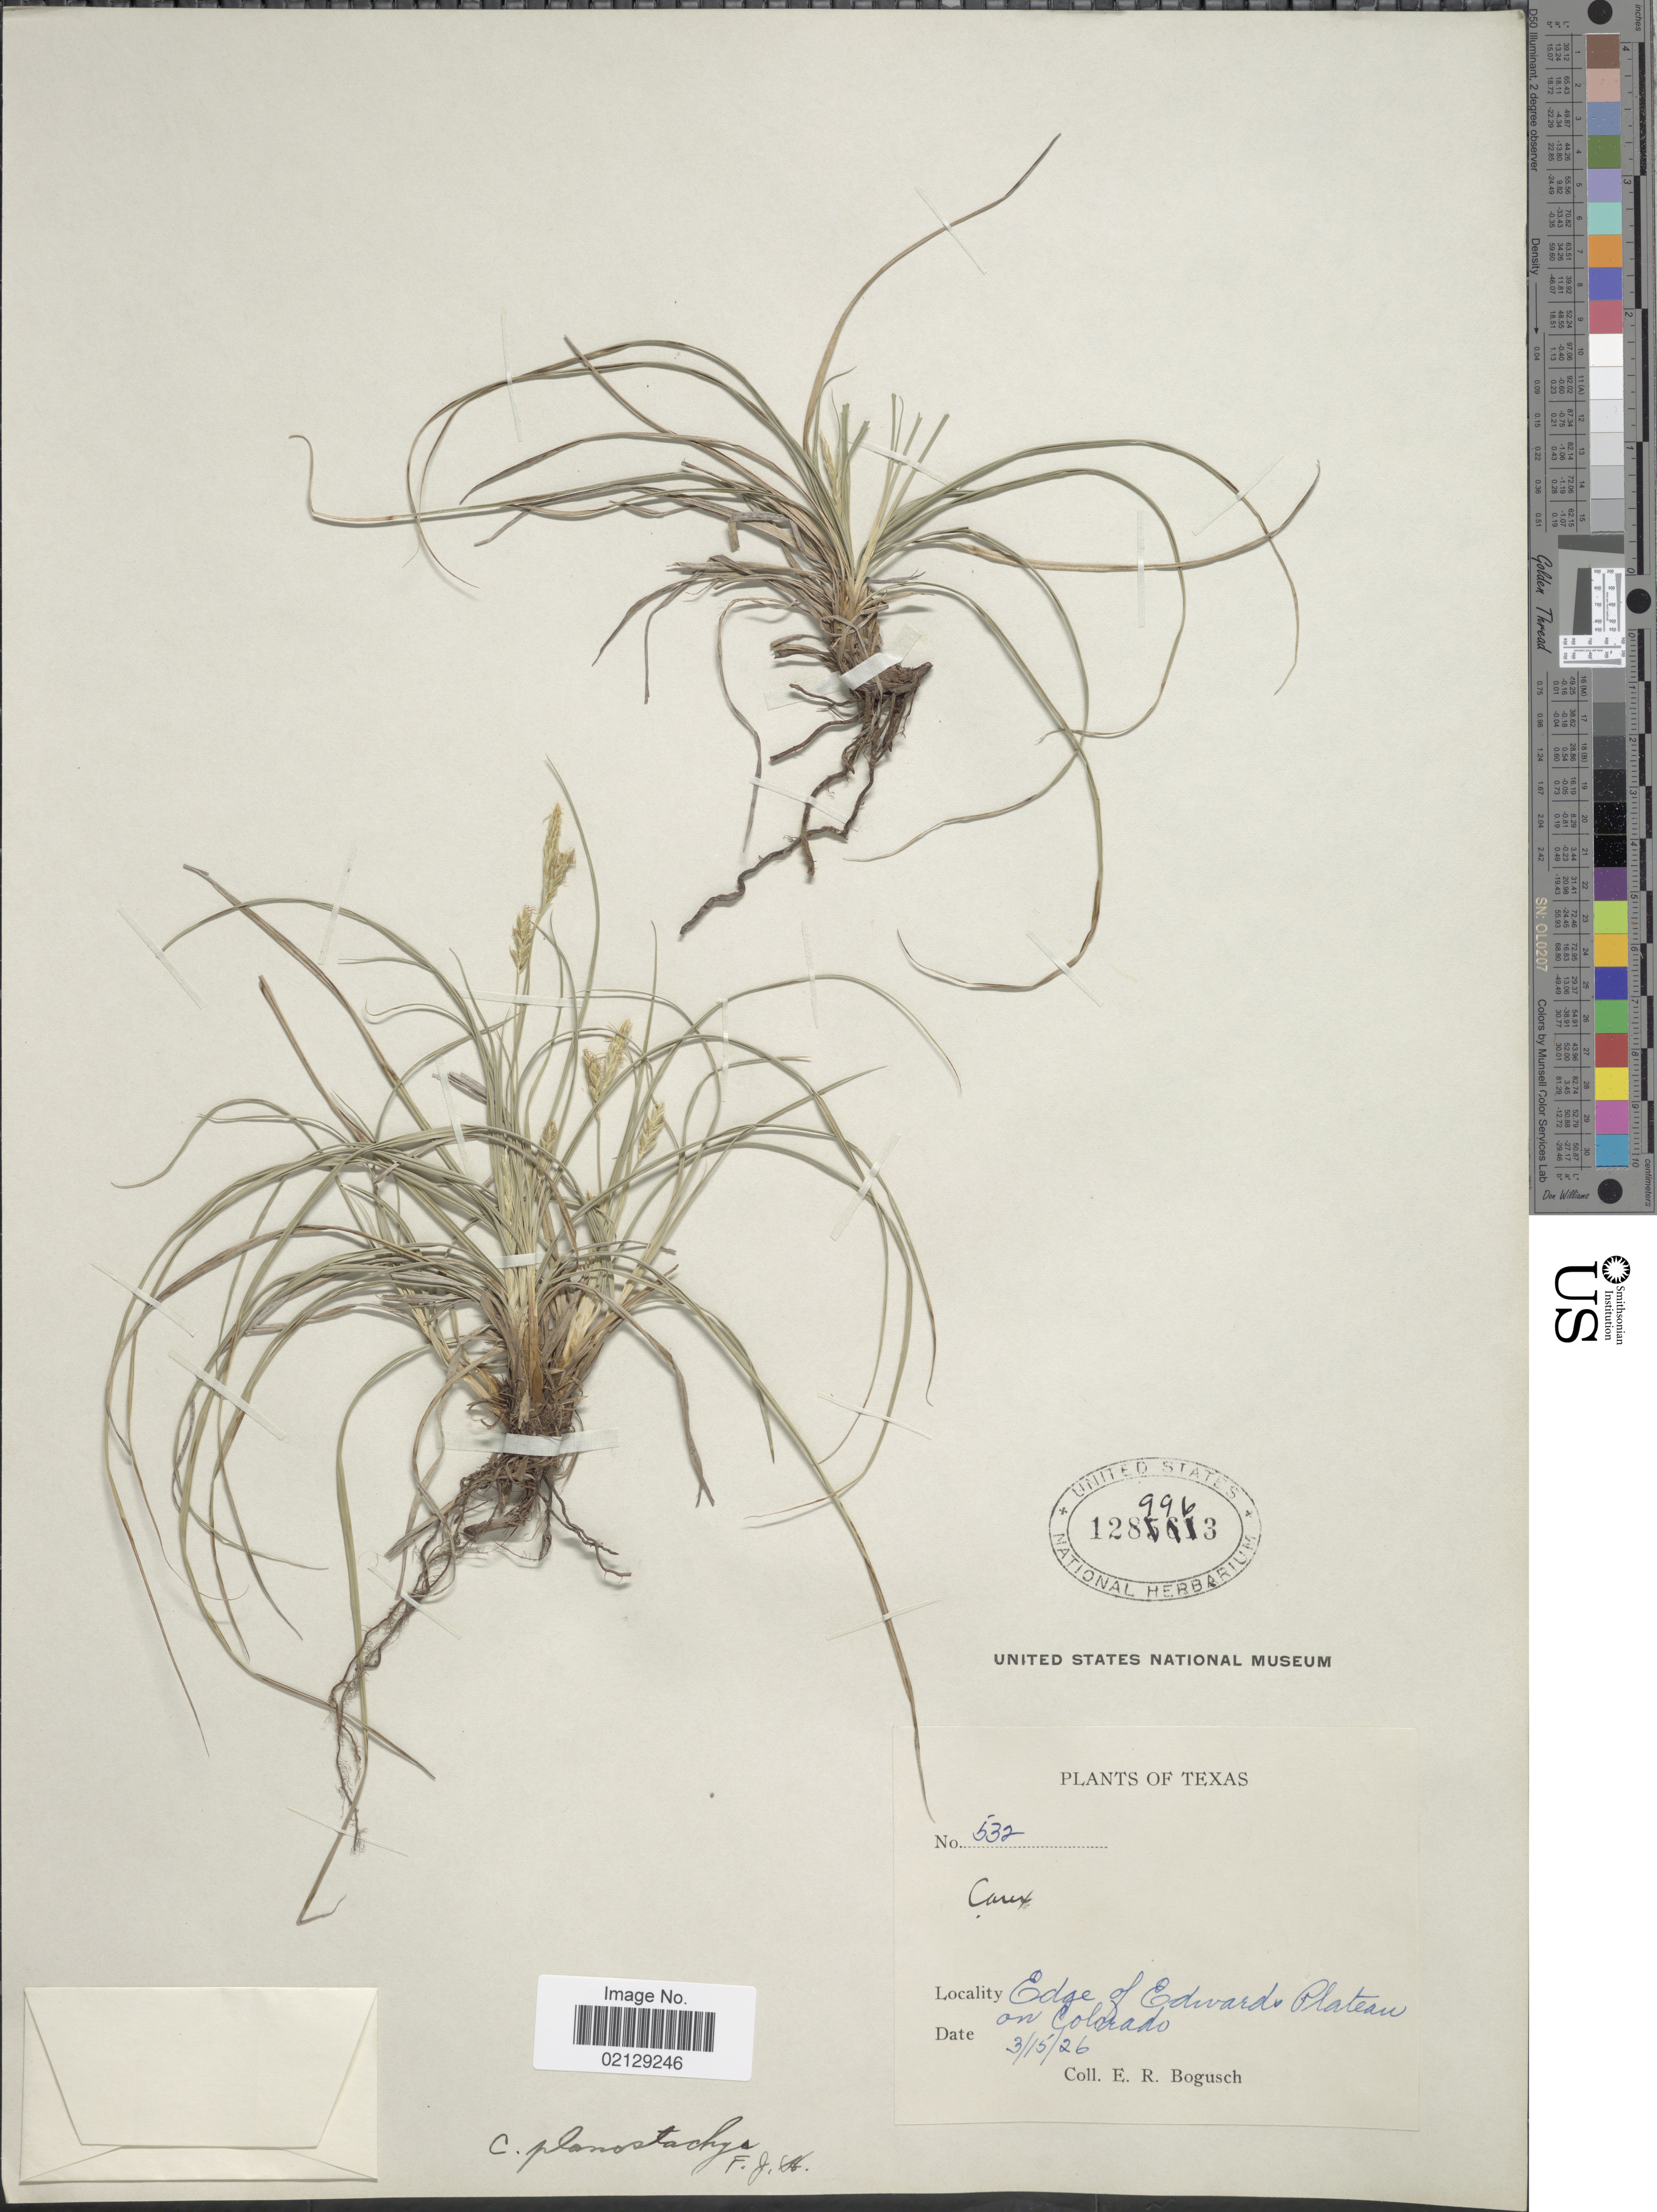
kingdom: Plantae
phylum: Tracheophyta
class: Liliopsida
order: Poales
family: Cyperaceae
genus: Carex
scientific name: Carex planostachys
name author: Kunze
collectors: E. Bogusch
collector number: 532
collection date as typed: Transcribed d/m/y: 15/3/26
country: United States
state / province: Texas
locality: Edge of Edwards Plateau on Colorado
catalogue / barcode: US 1289963